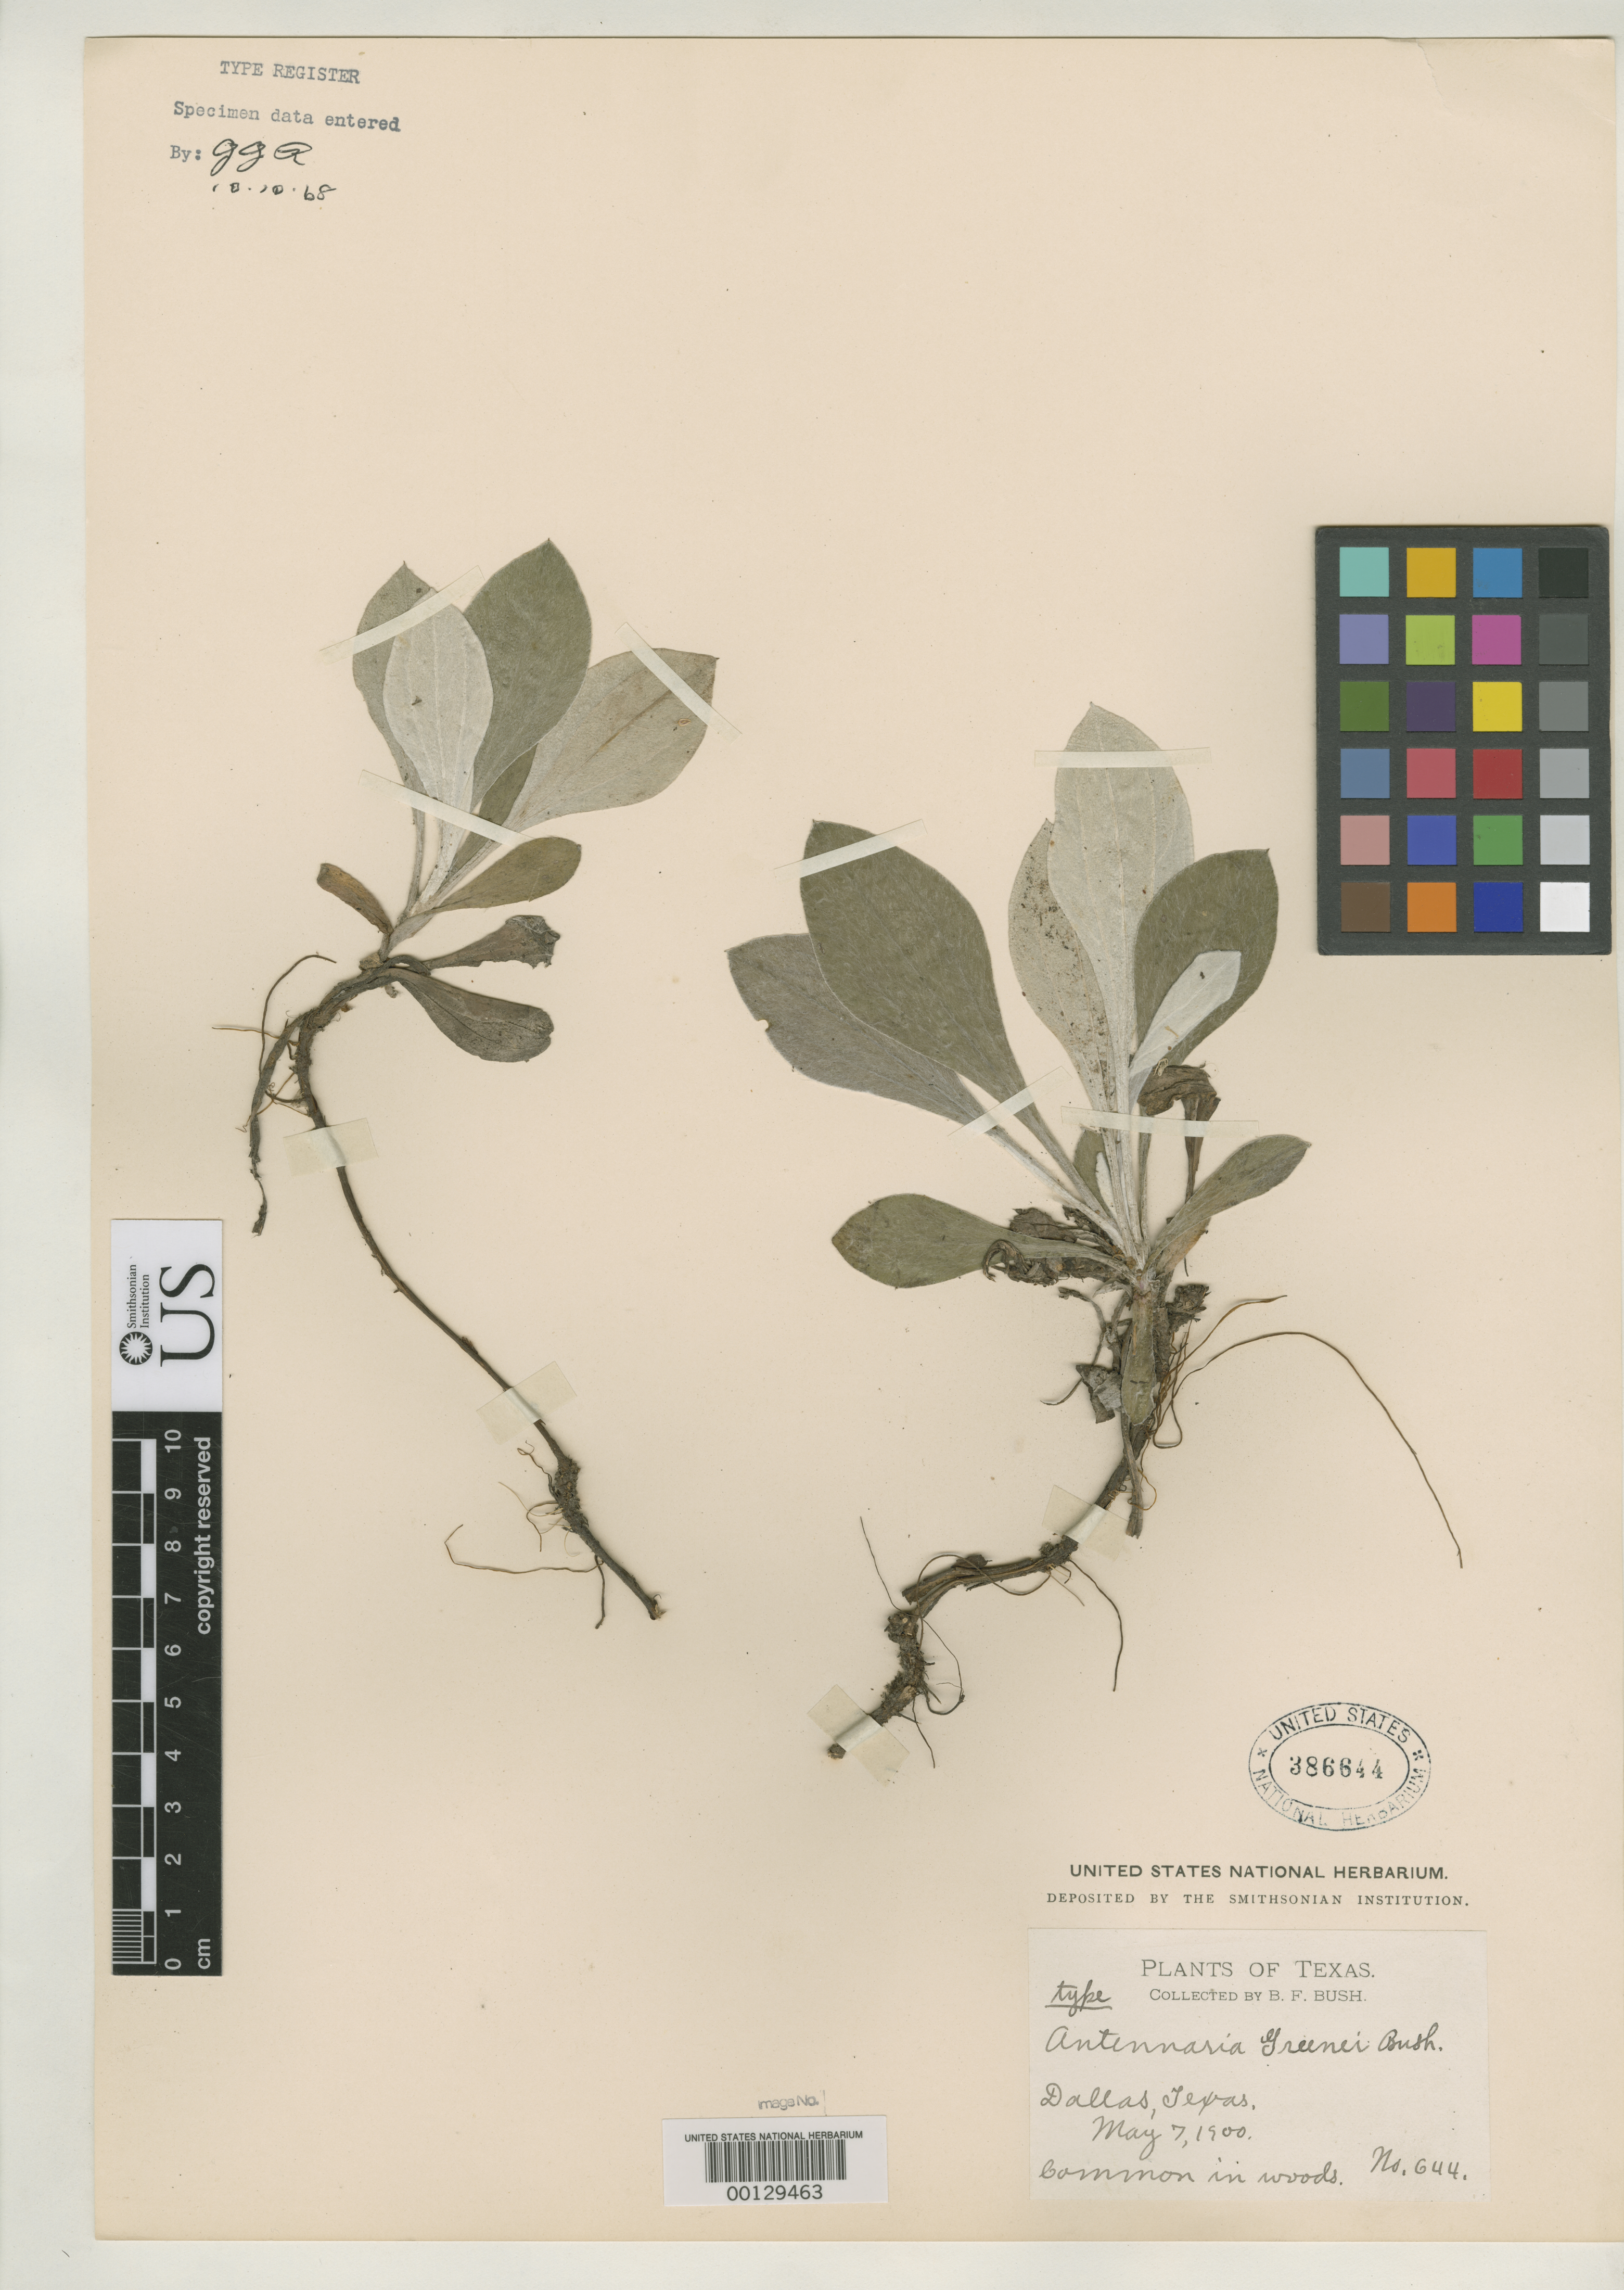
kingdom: Plantae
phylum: Tracheophyta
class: Magnoliopsida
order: Asterales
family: Asteraceae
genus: Antennaria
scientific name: Antennaria hudsonica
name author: Malte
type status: Isotype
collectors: B. F. Bush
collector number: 644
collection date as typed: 07 May 1900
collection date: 1900-05-07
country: United States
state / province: Texas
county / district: Dallas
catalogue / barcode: US 386644